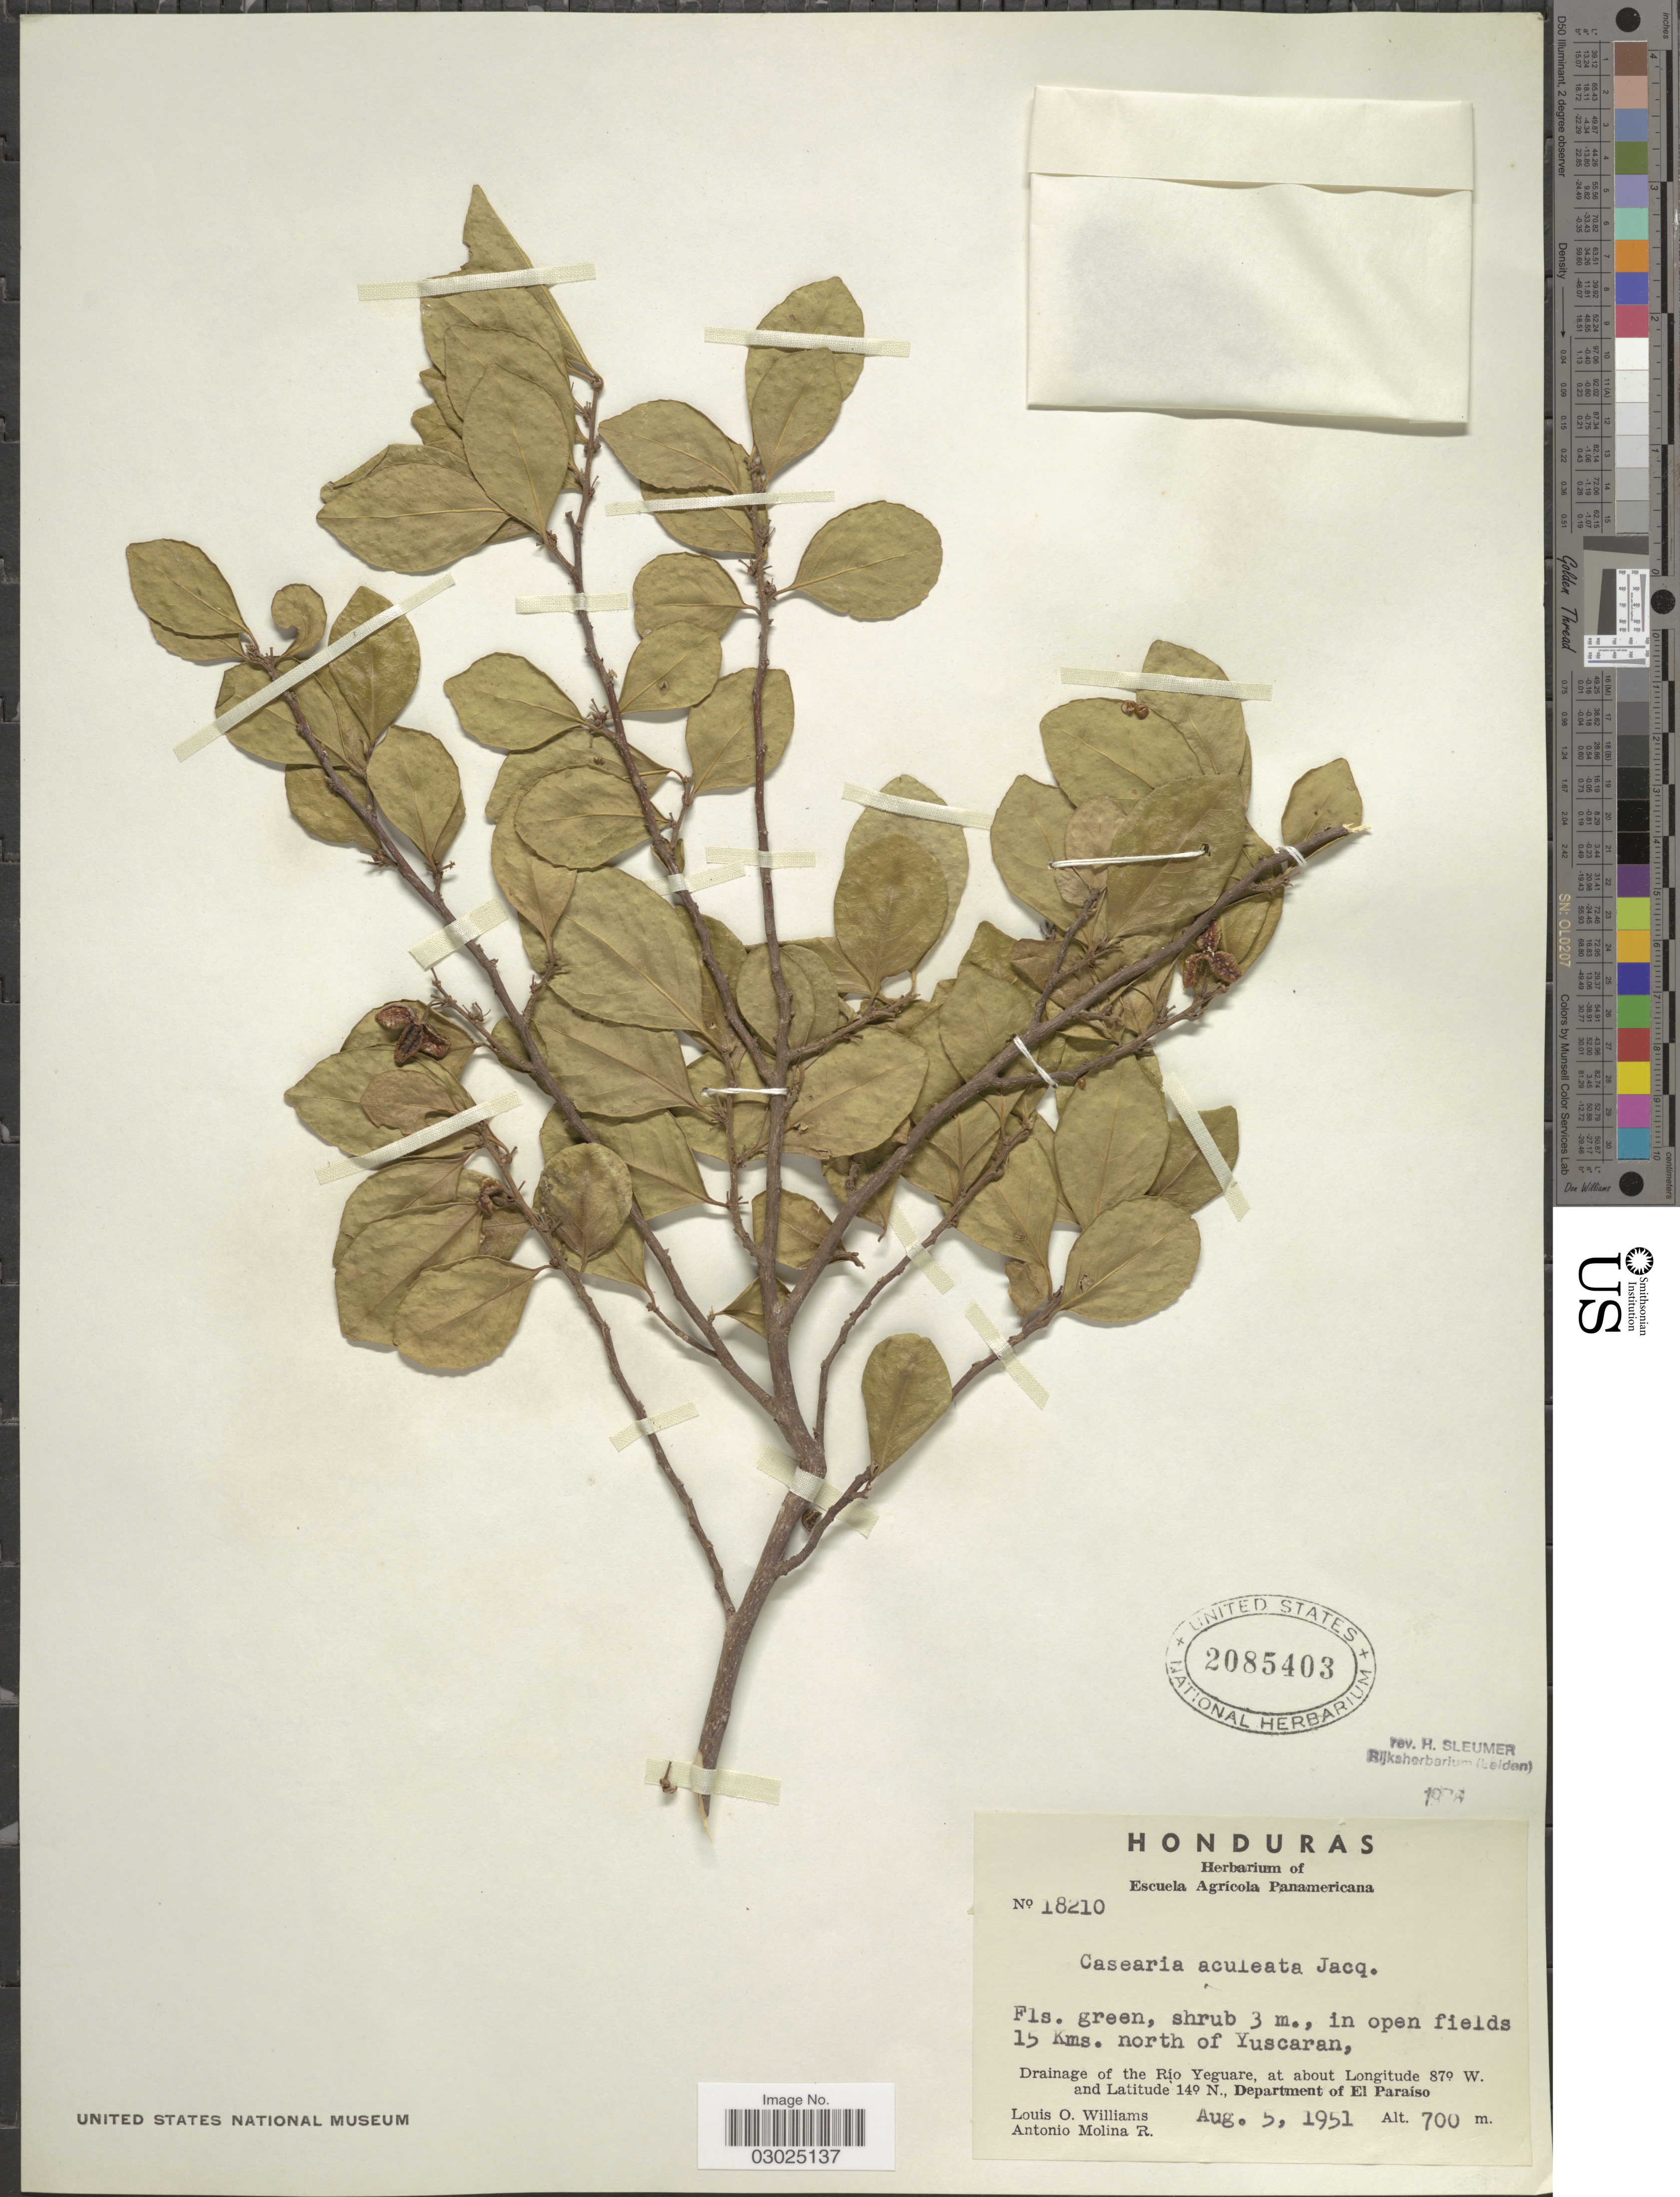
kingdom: Plantae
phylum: Tracheophyta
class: Magnoliopsida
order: Malpighiales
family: Salicaceae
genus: Casearia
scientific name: Casearia aculeata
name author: Jacq.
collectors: L. O. Williams & A. Molina R.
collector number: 18210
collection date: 1951-08-05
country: Honduras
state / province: El Paraíso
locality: In open fields 15 Kms. north of Yuscaran. Drainage of the Río Yeguare, Departamento of El Paraíso.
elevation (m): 700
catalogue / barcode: US 2085403